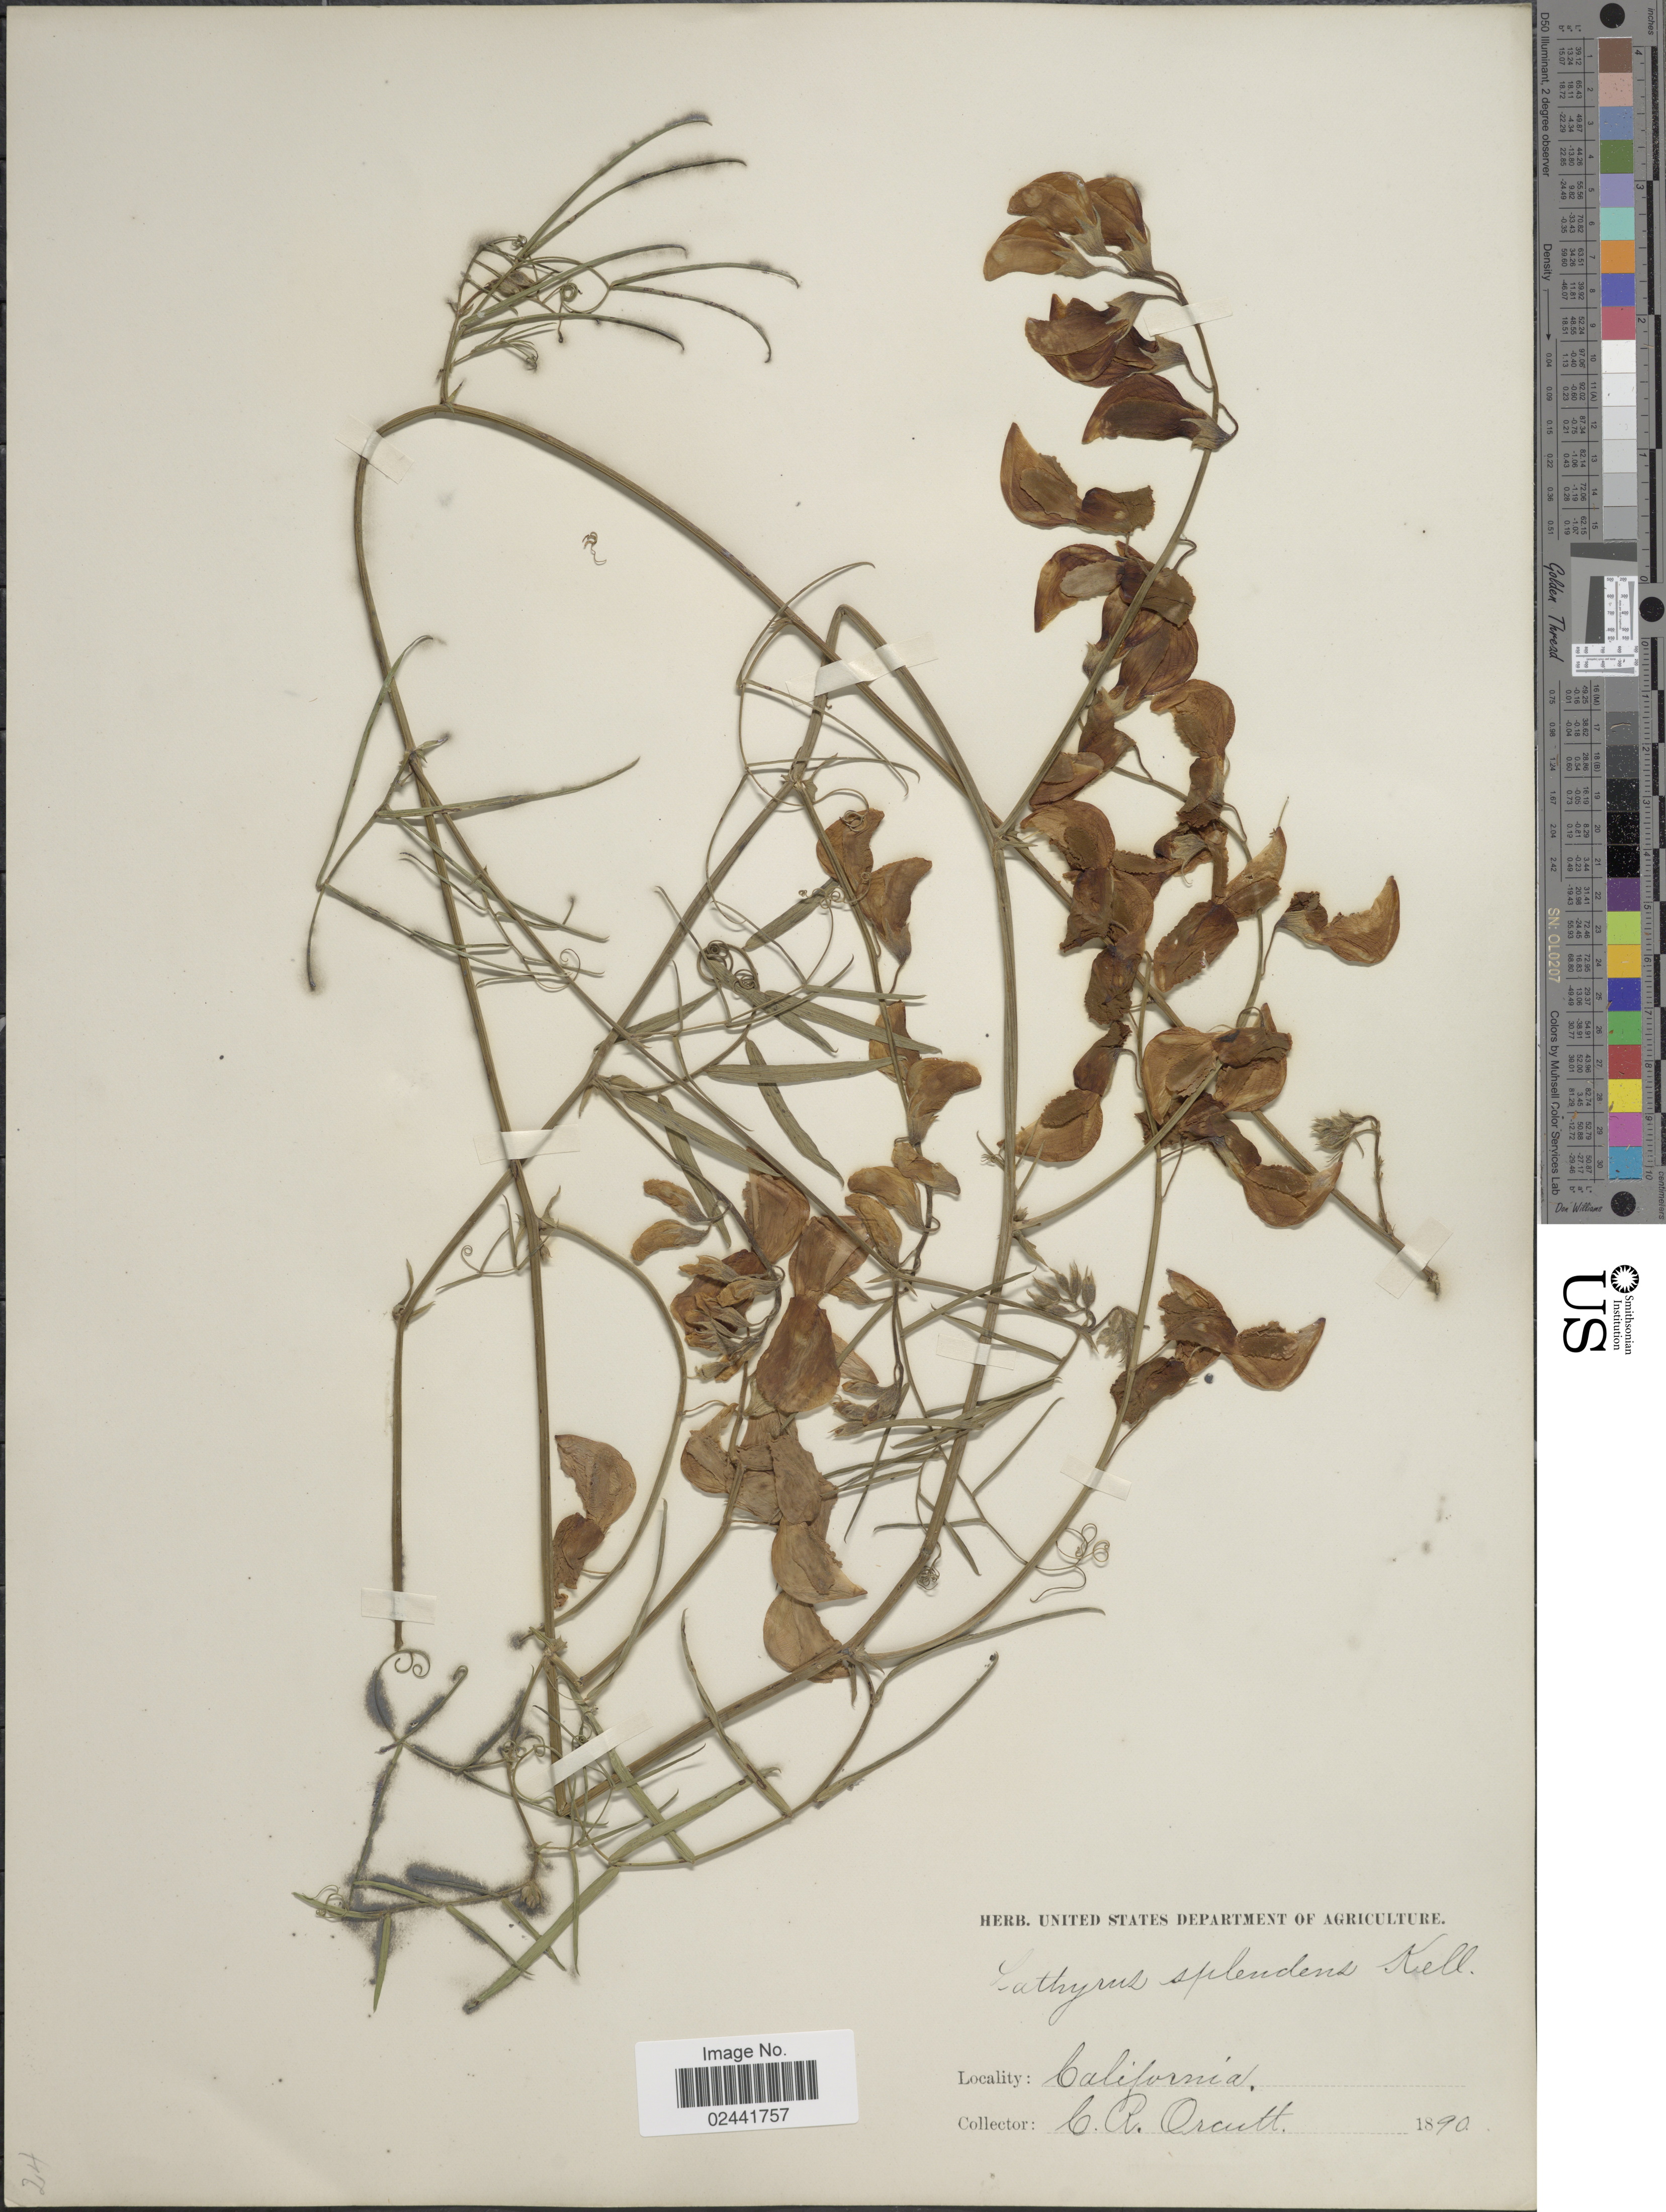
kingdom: Plantae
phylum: Tracheophyta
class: Magnoliopsida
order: Fabales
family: Fabaceae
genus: Lathyrus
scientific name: Lathyrus splendens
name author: Kellogg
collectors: C. R. Orcutt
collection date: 1890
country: United States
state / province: California